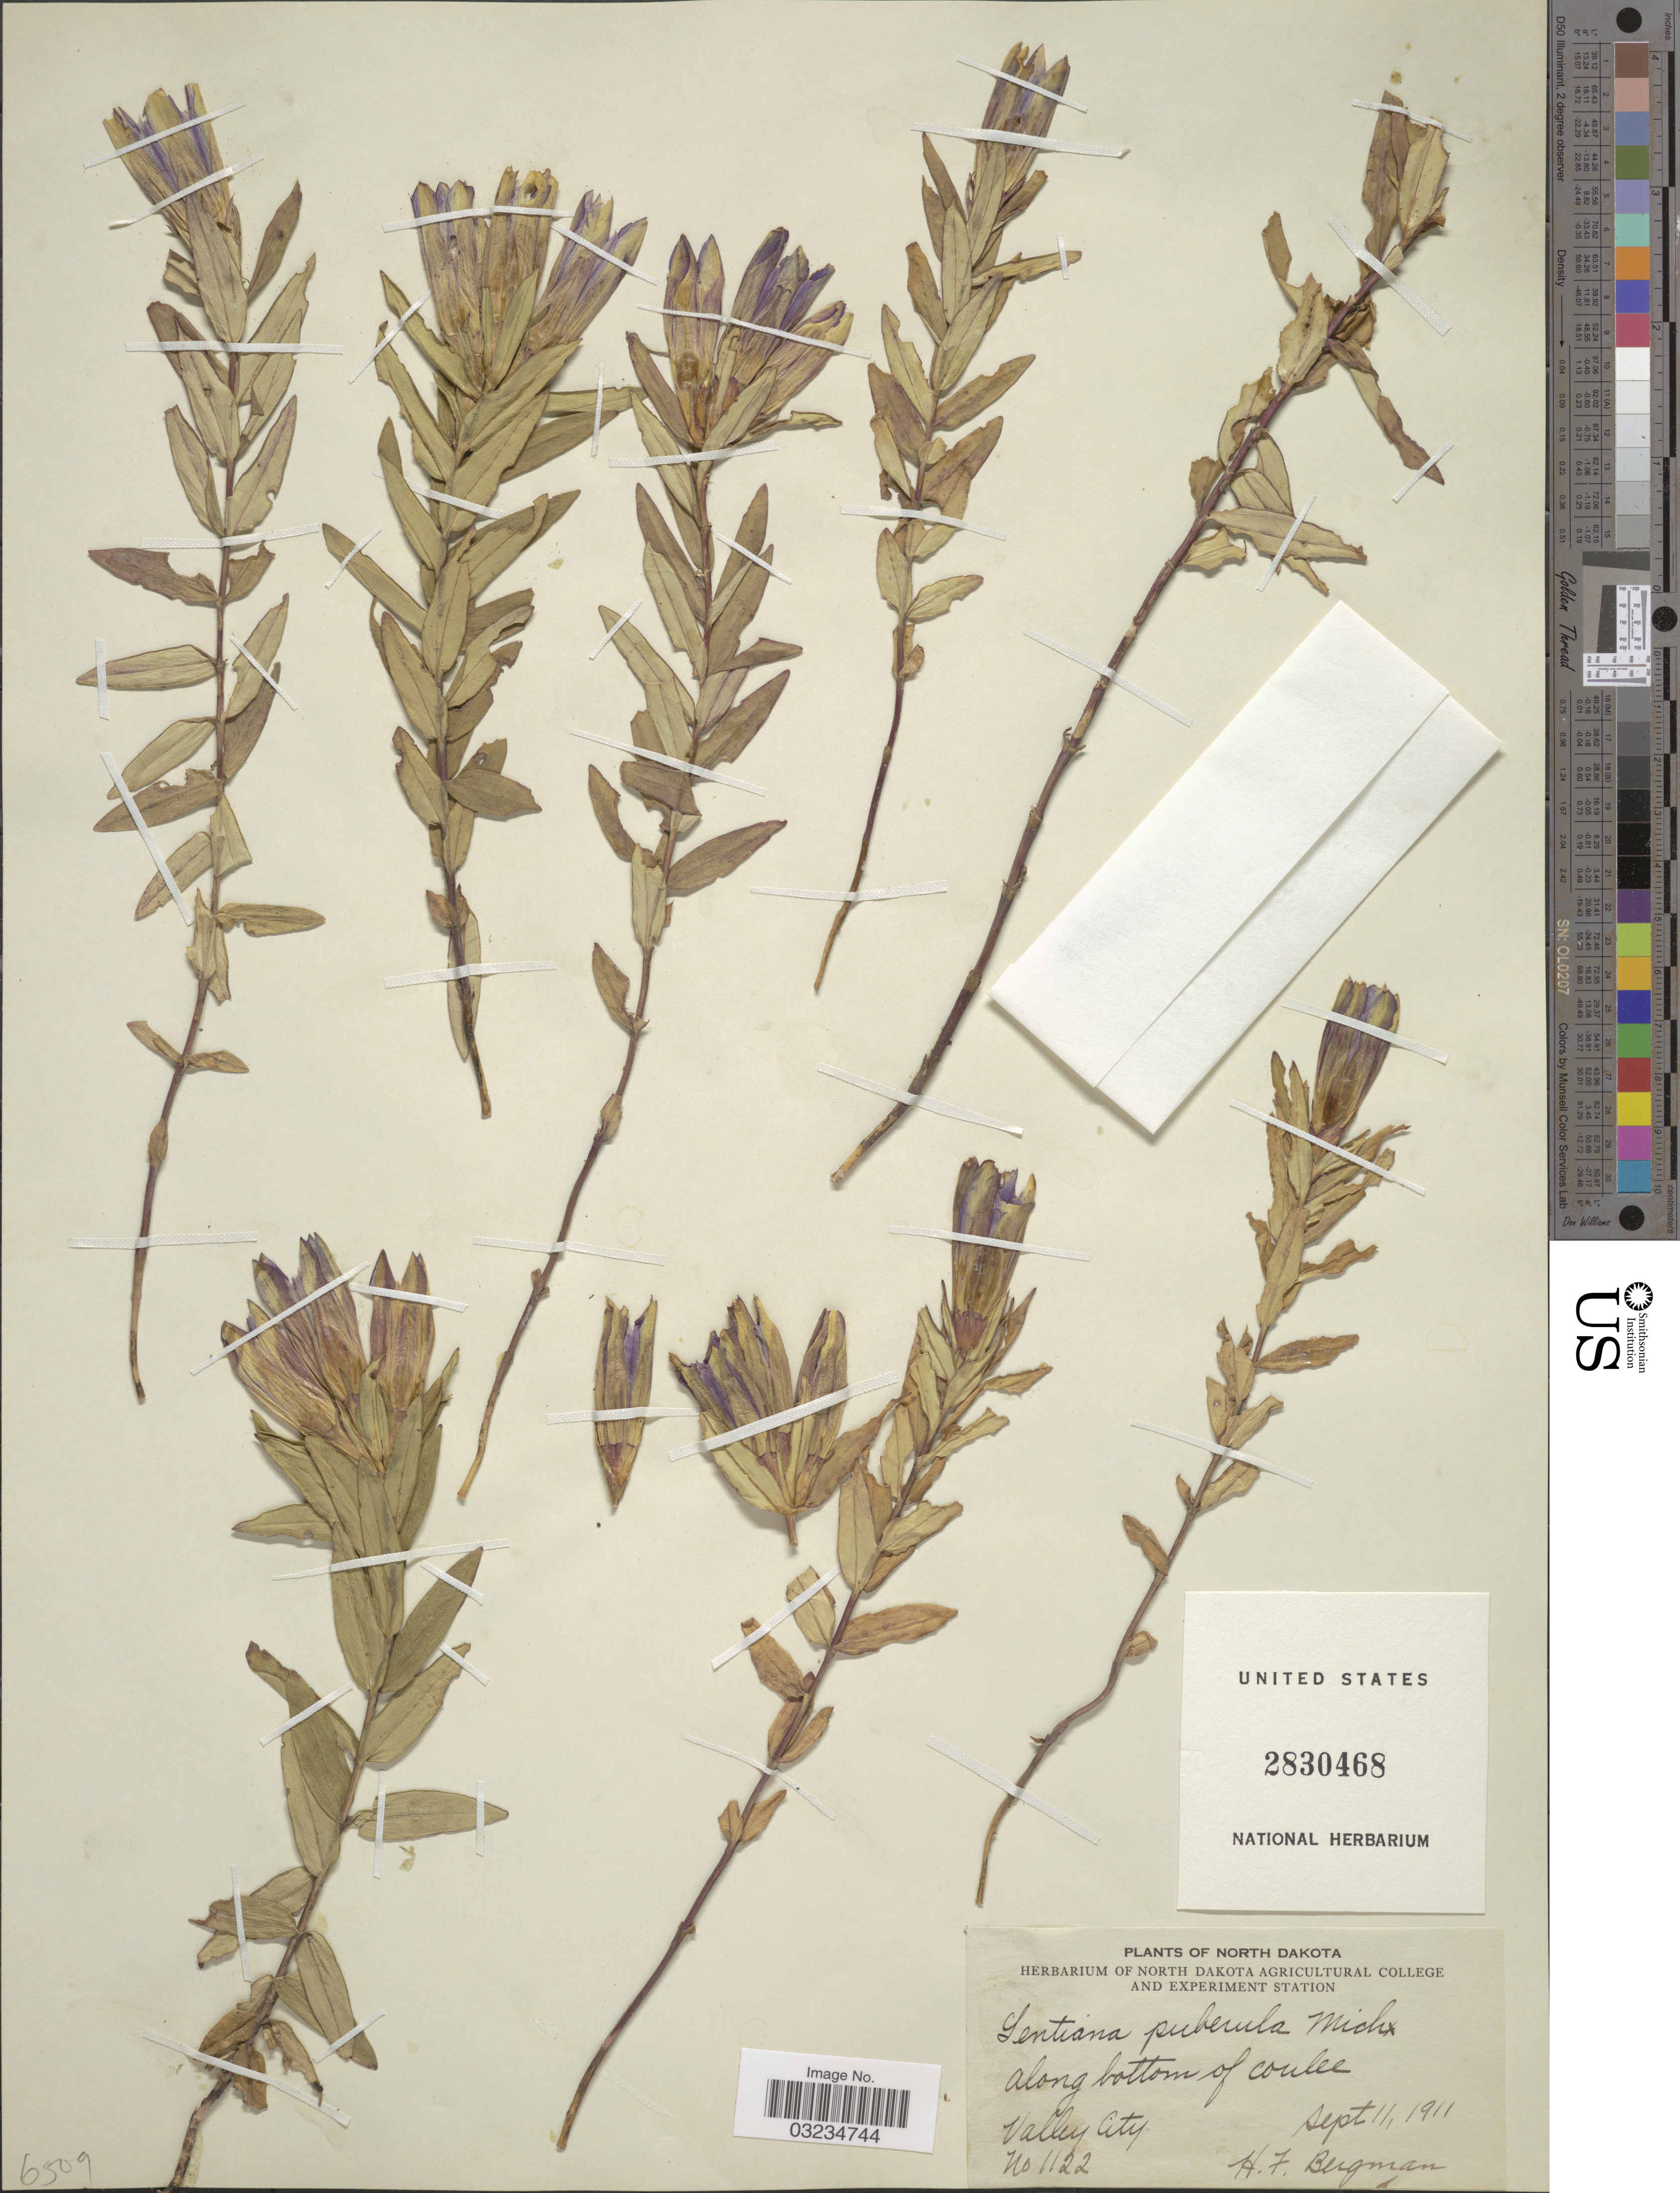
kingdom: Plantae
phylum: Tracheophyta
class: Magnoliopsida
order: Gentianales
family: Gentianaceae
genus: Gentiana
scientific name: Gentiana puberula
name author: Michx.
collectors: H. Bergman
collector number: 1122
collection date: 1911-09-11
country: United States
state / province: North Dakota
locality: Along bottom of Coulee. Valley City.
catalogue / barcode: US 2830468